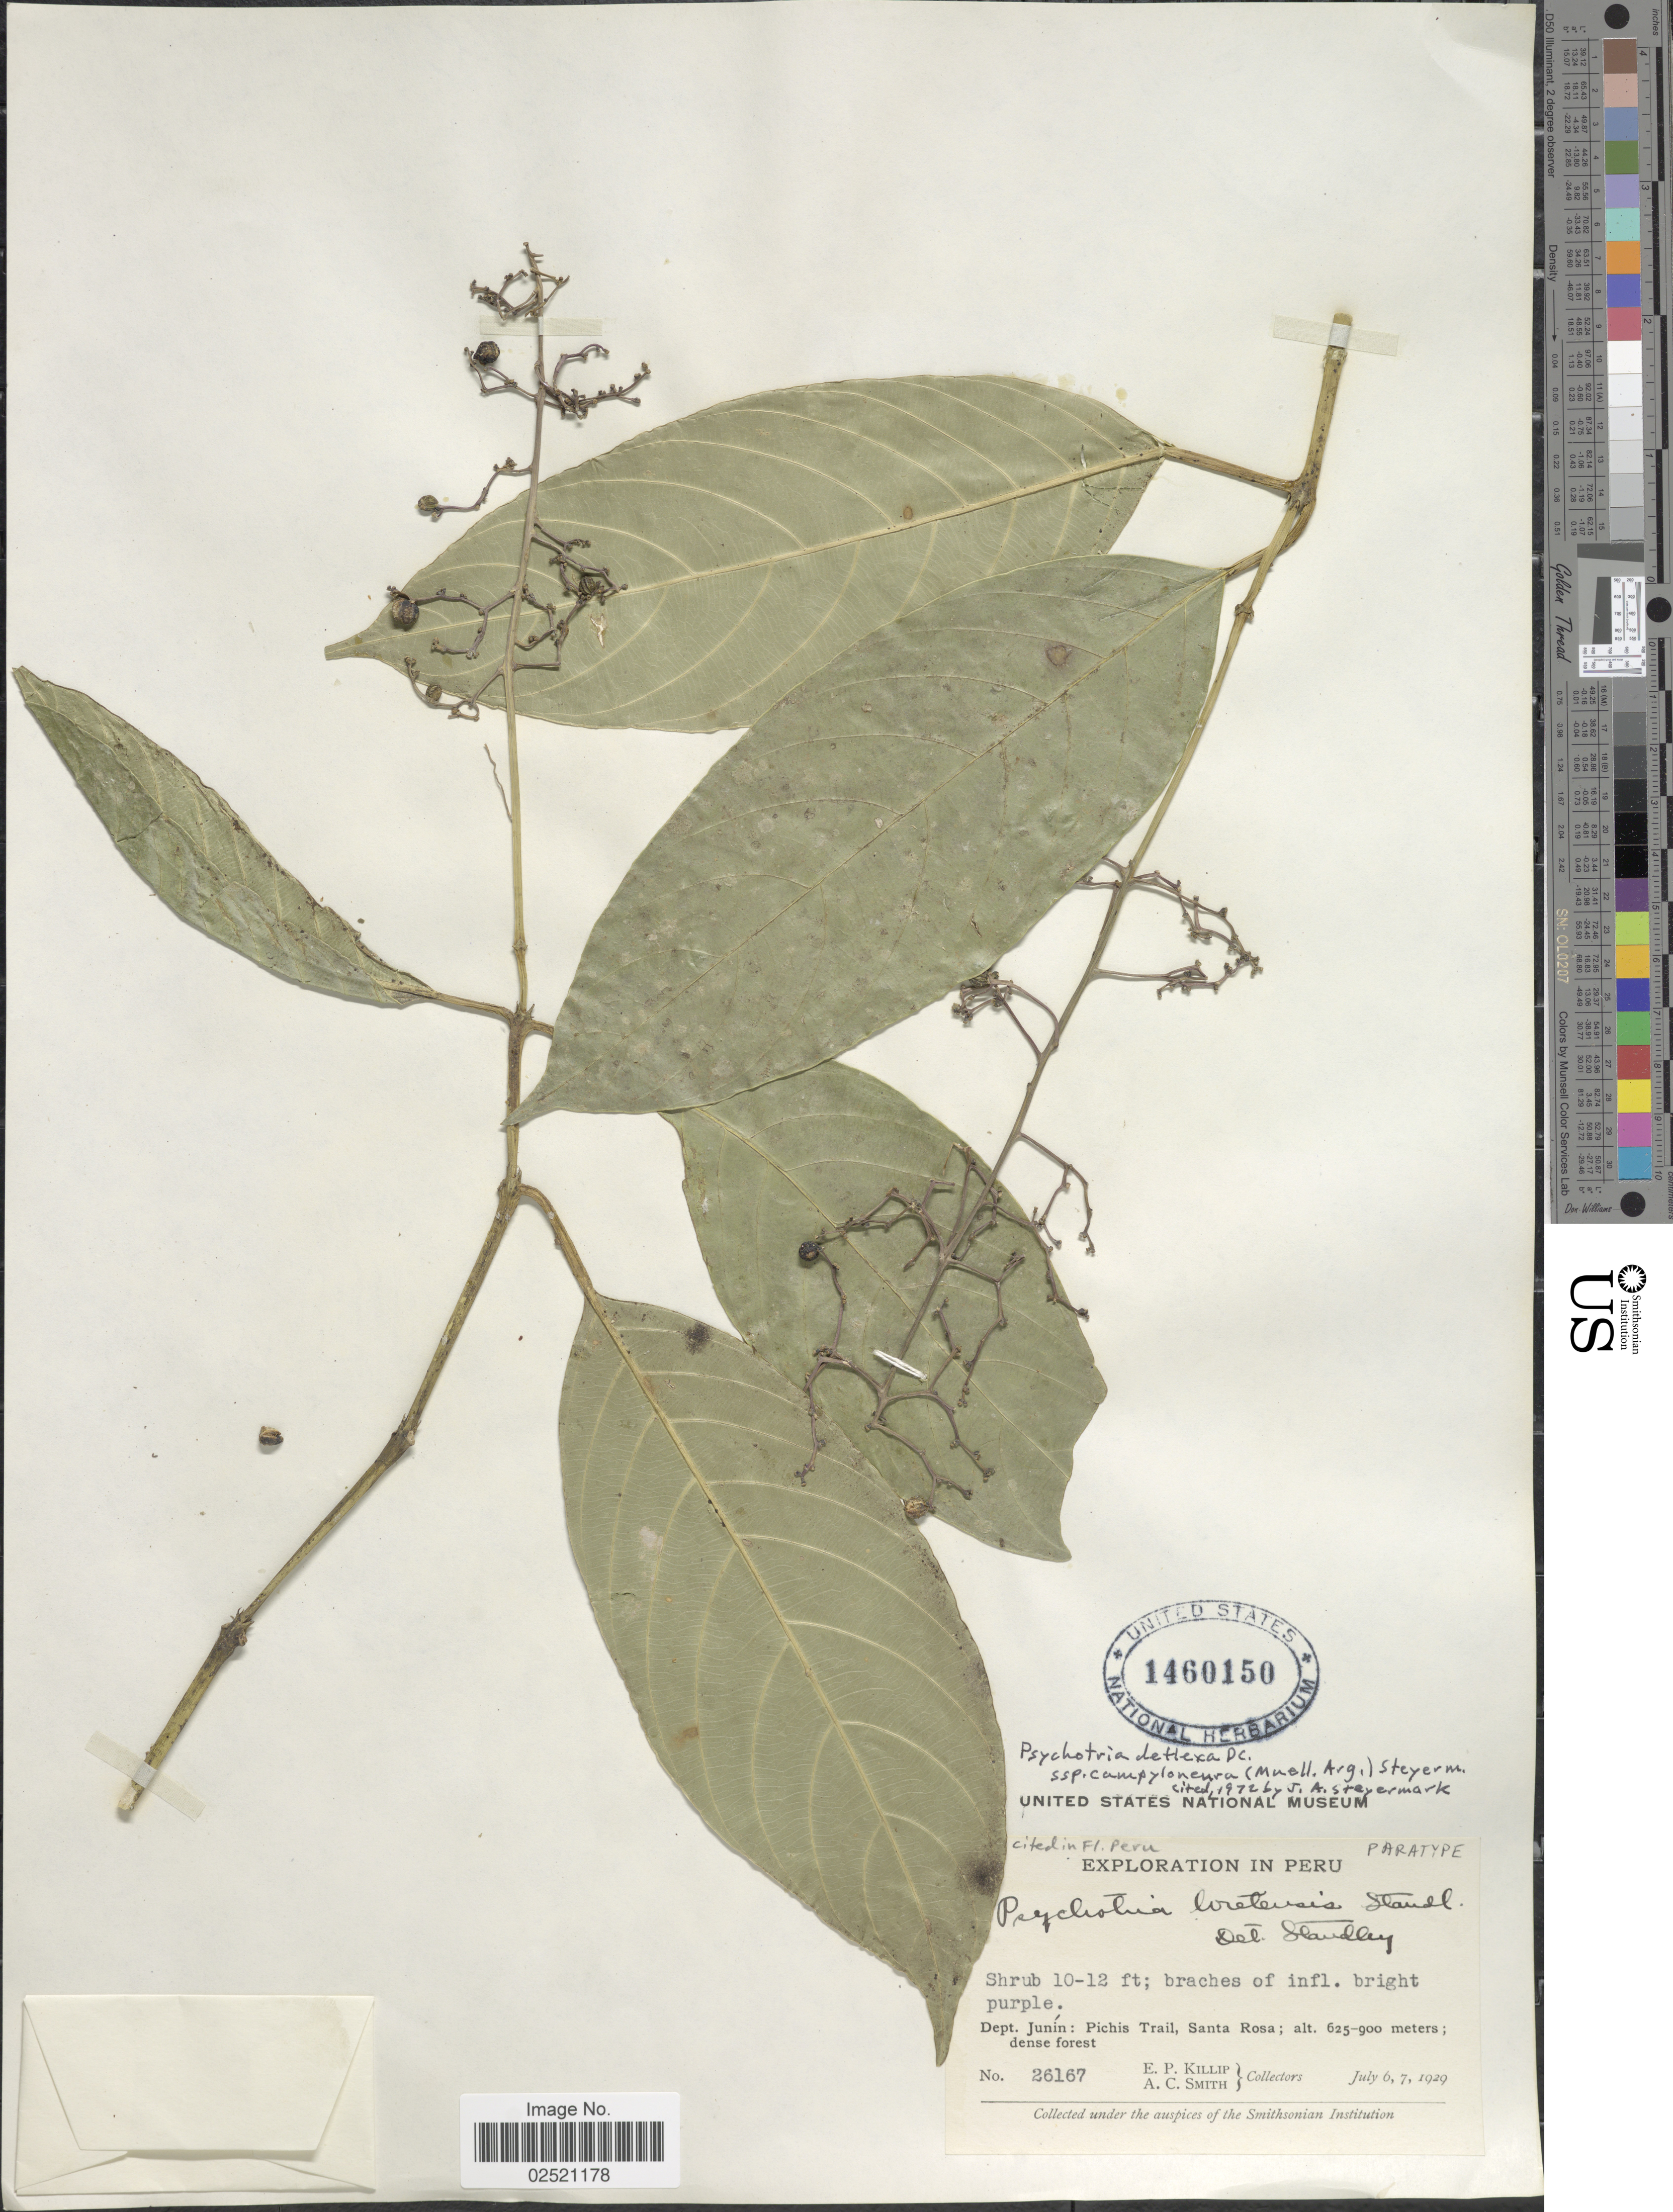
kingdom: Plantae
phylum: Tracheophyta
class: Magnoliopsida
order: Gentianales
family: Rubiaceae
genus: Psychotria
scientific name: Psychotria deflexa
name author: DC.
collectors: E. P. Killip & A. C. Smith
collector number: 26167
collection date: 1929-07-06/1929-07-07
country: Peru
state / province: Junín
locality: Pichis Trail, Santa Rosa.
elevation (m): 625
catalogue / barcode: US 1460150